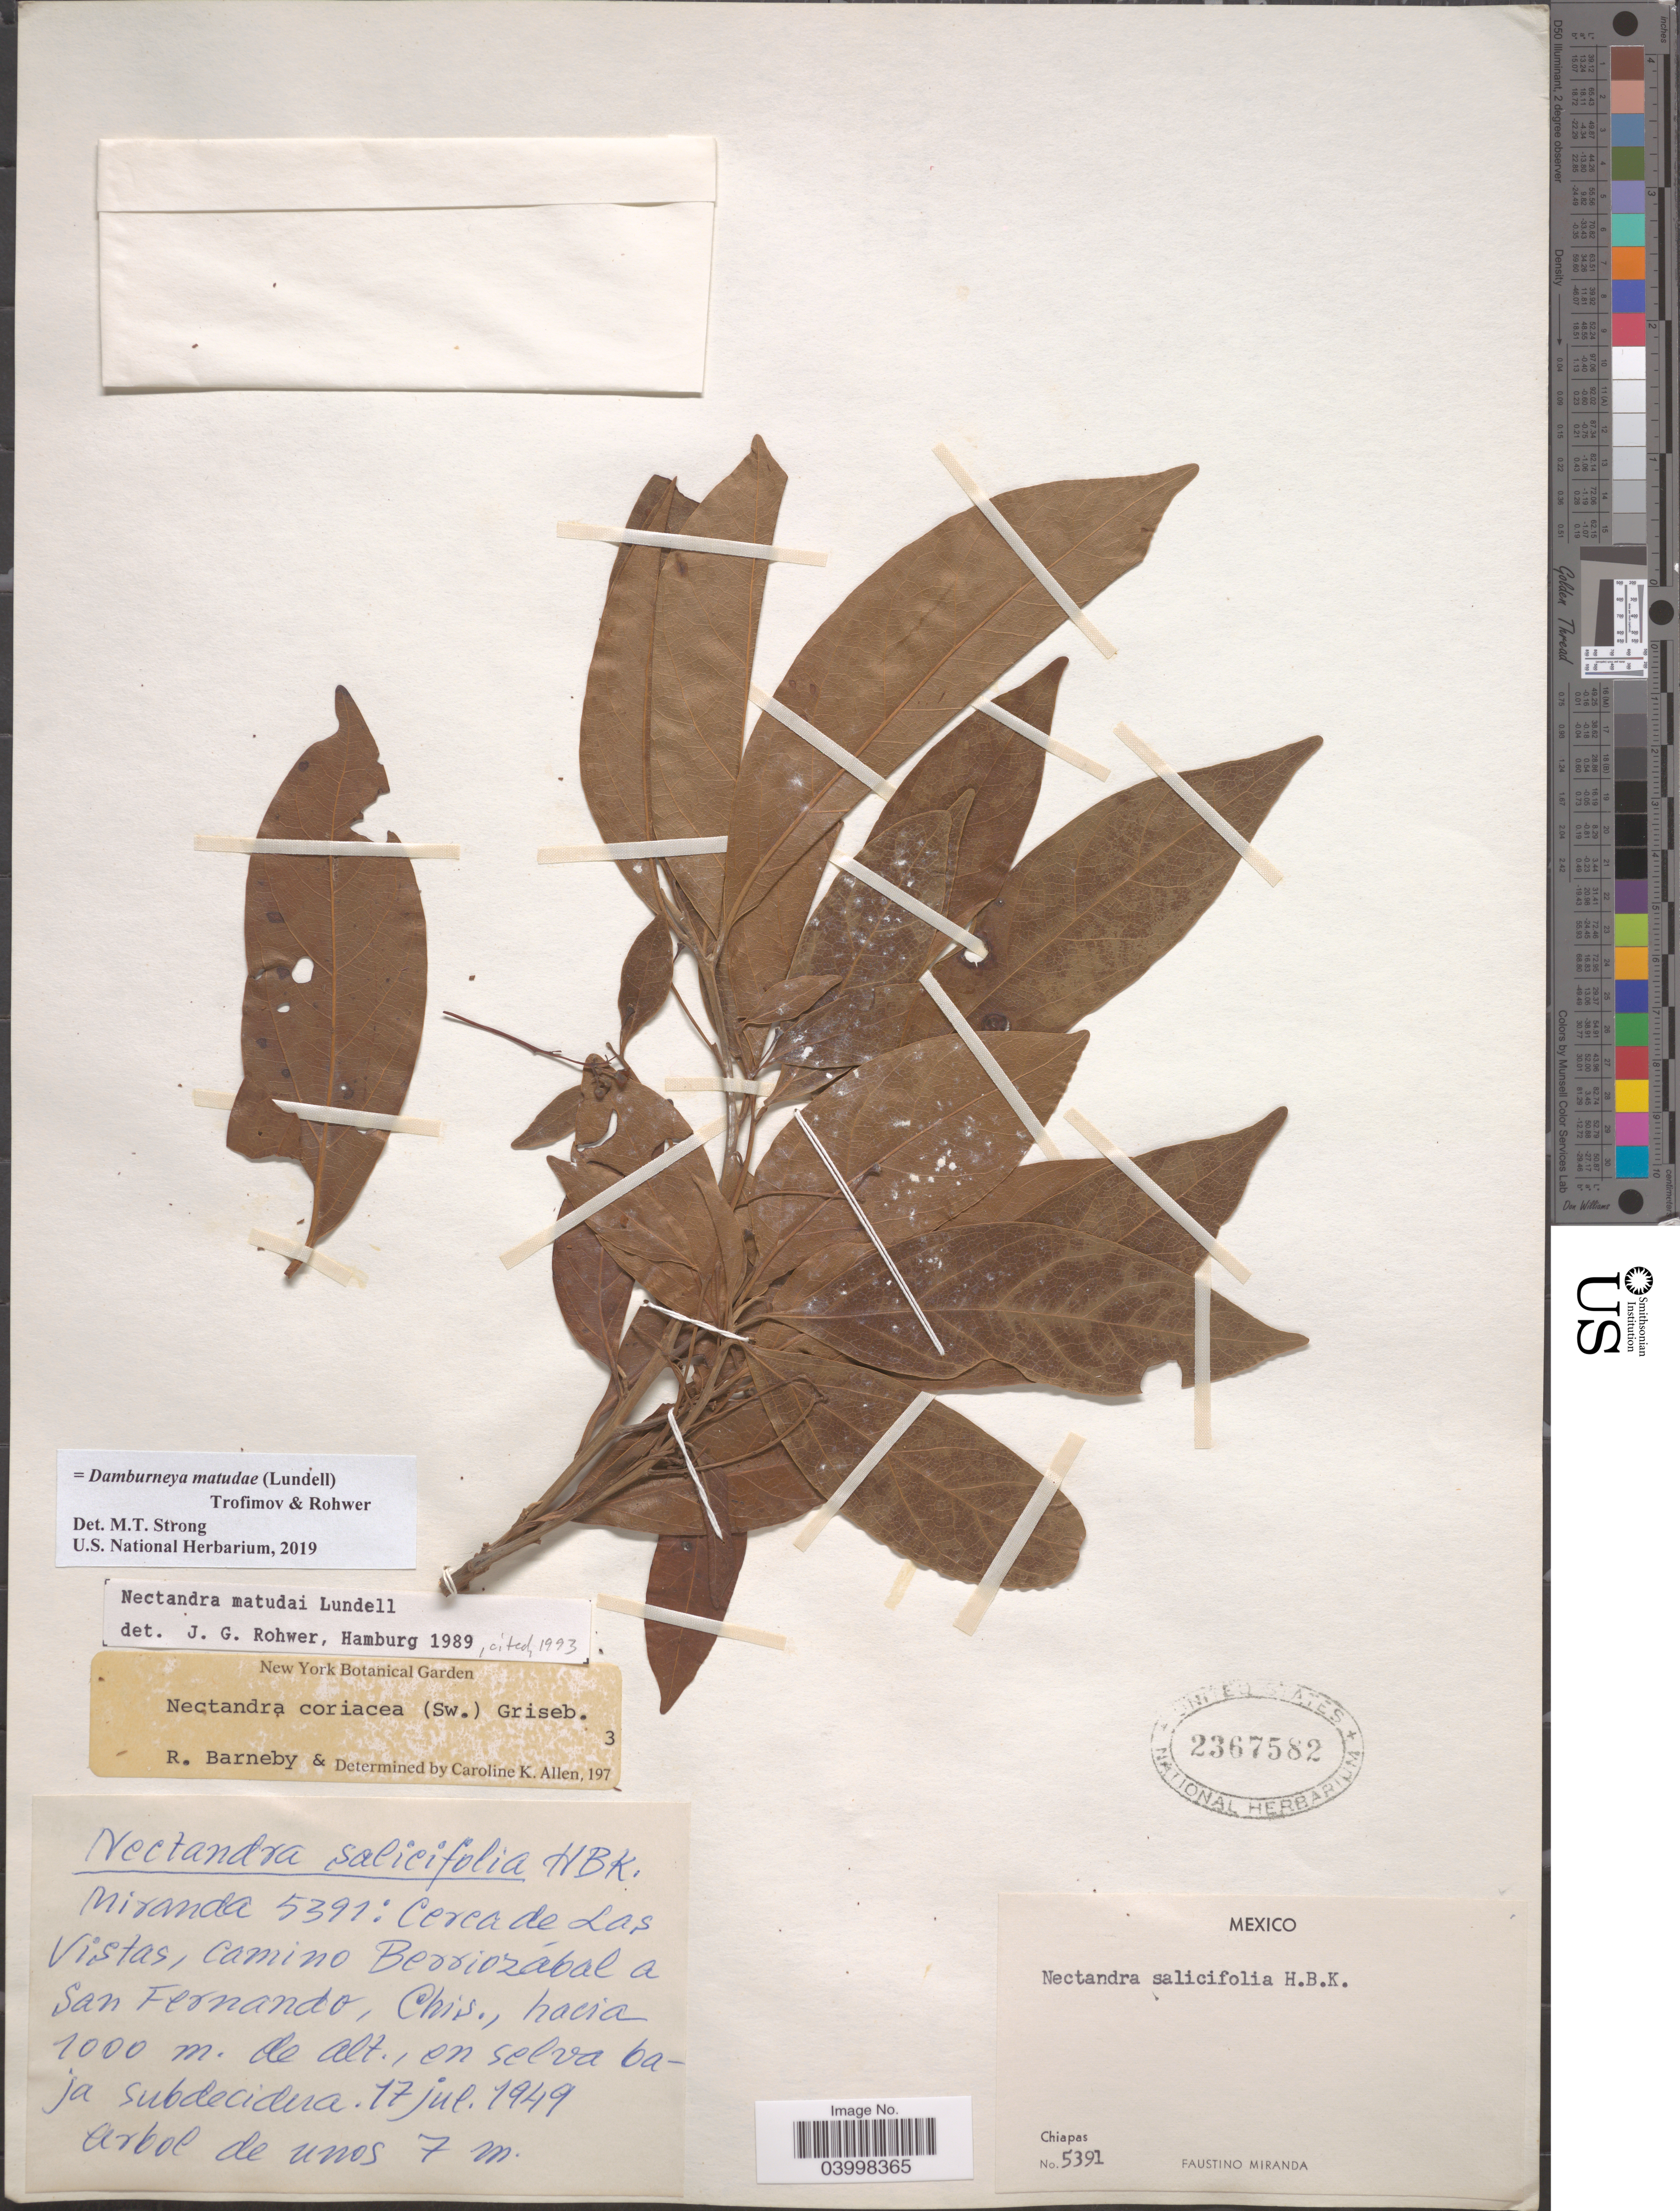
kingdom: Plantae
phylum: Tracheophyta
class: Magnoliopsida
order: Laurales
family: Lauraceae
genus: Damburneya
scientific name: Damburneya matudae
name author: (Lundell) Trofimov & Rohwer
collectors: F. Miranda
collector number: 5391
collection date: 1949-07-17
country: Mexico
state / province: Chiapas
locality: Cerca de Las Vistas, camino Berriozábal a San Fernando.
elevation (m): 1000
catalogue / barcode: US 2367582